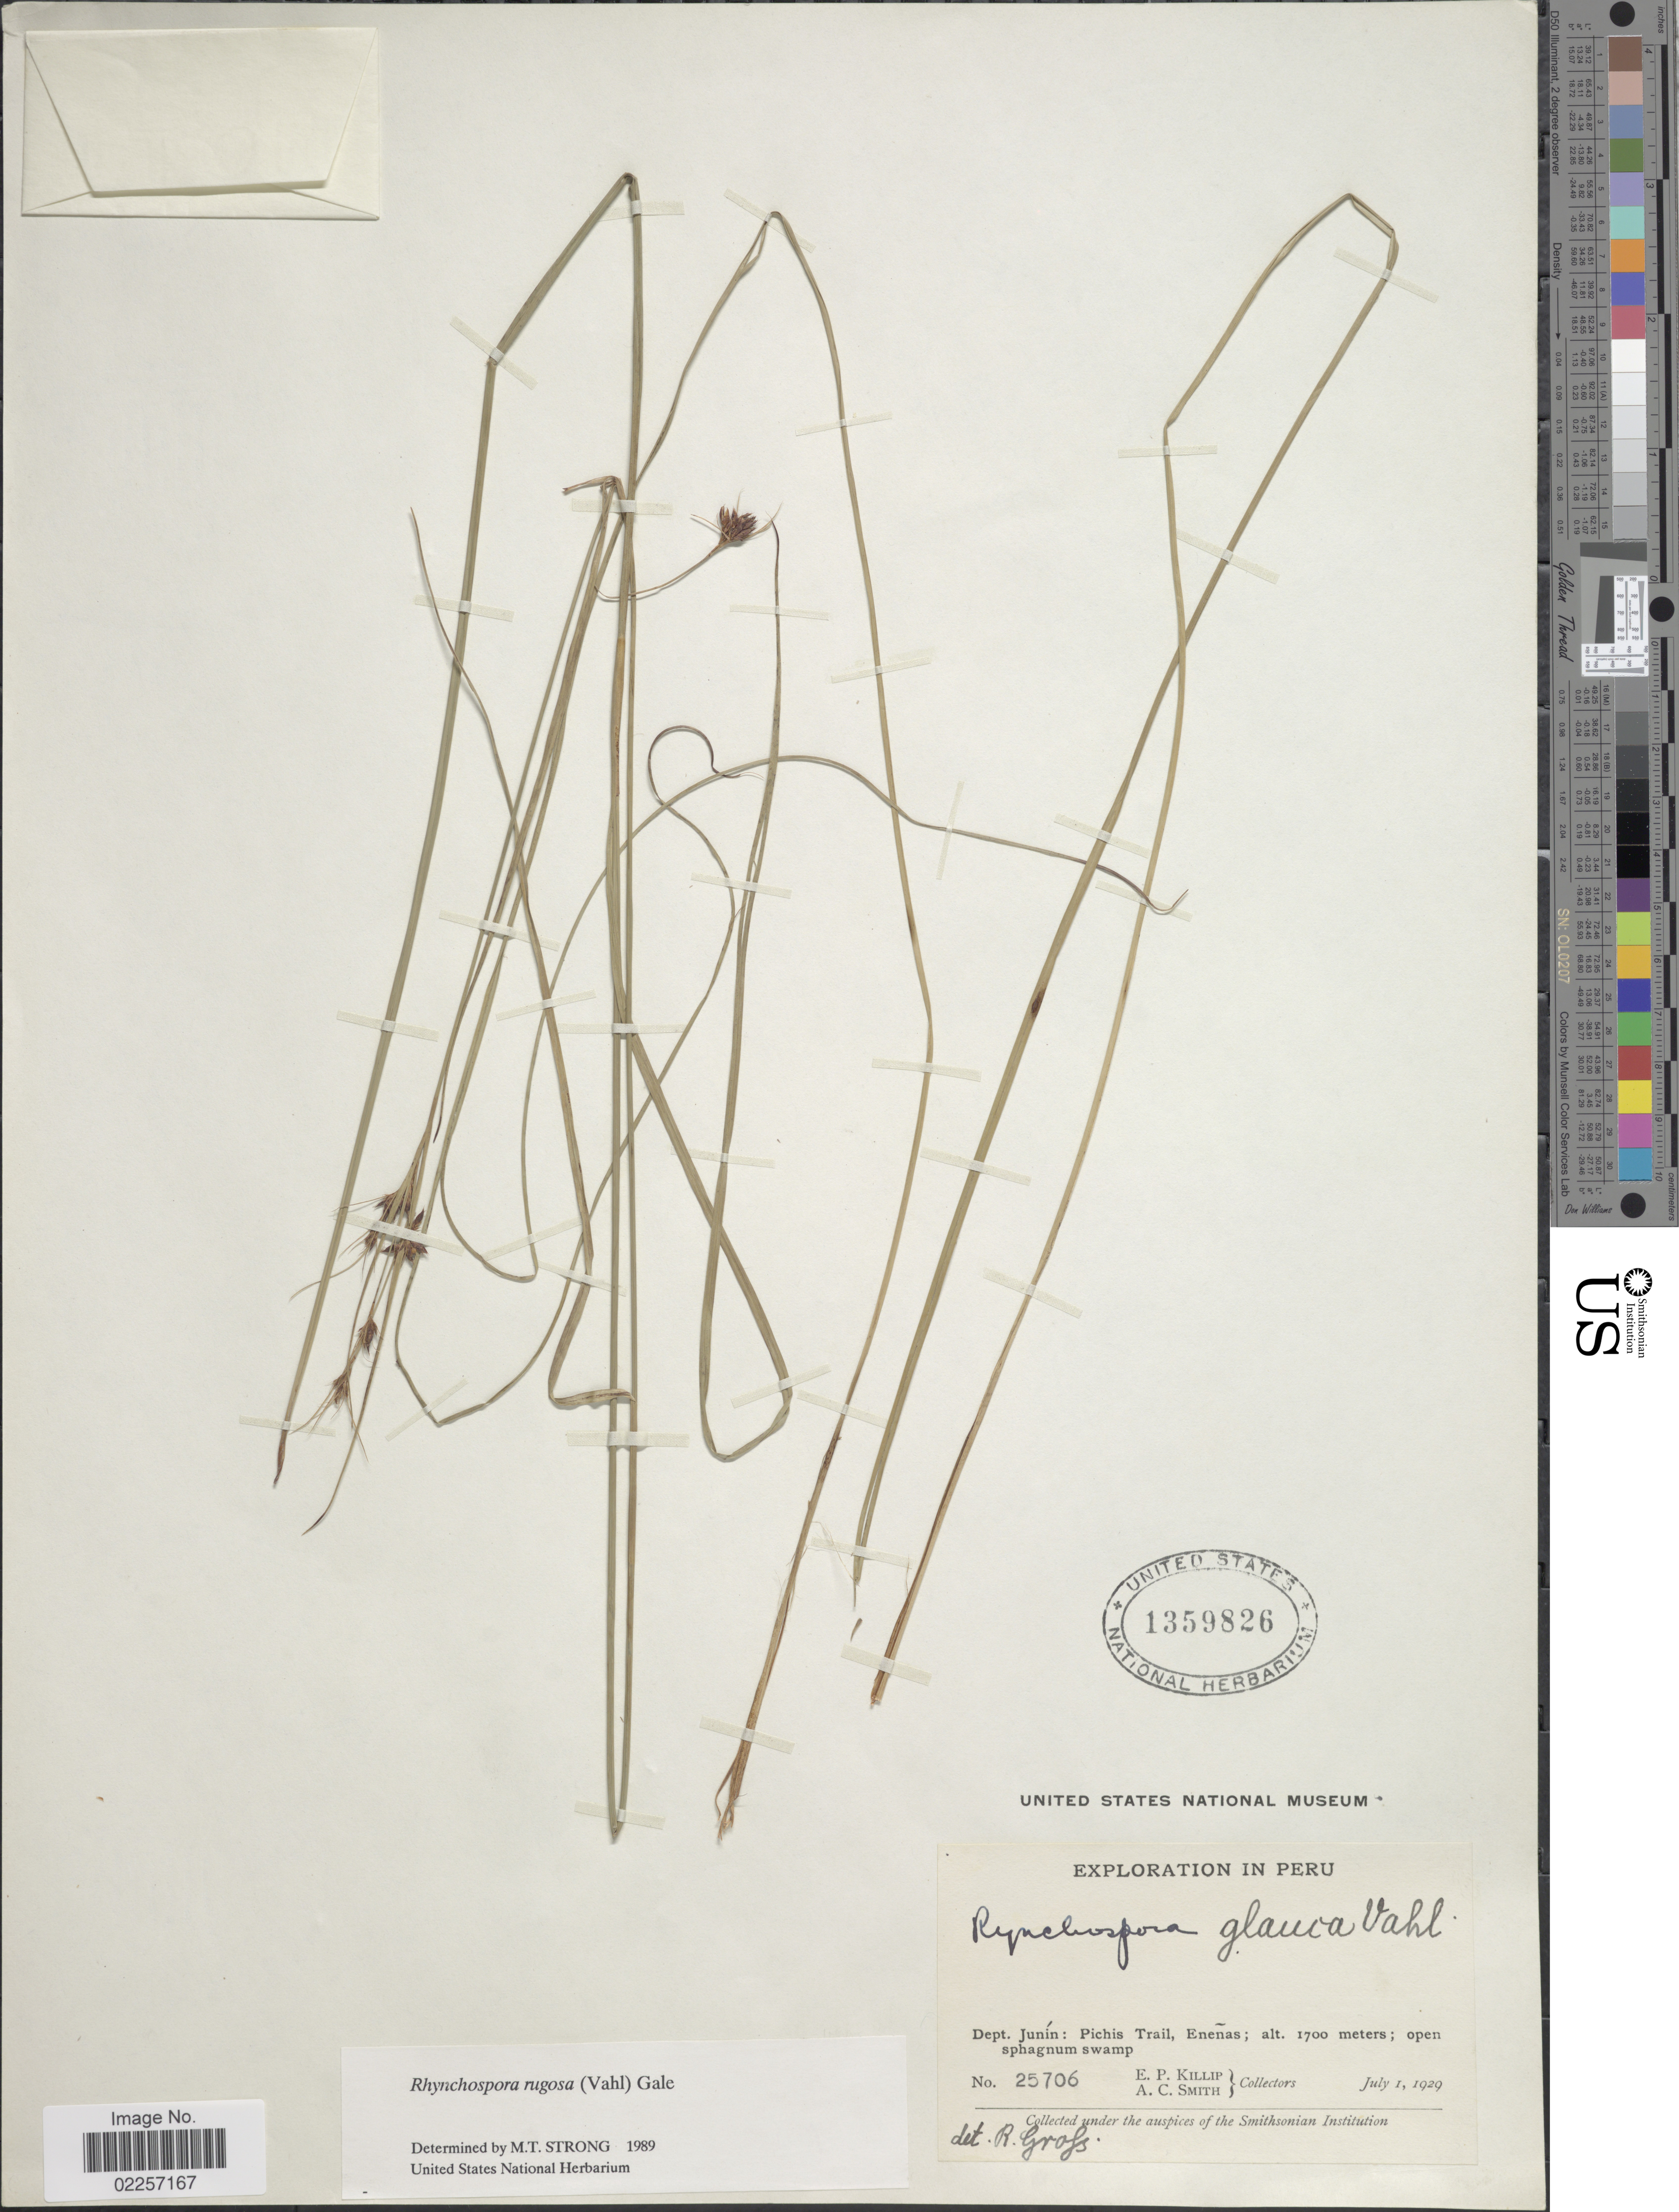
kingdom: Plantae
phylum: Tracheophyta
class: Liliopsida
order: Poales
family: Cyperaceae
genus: Rhynchospora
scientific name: Rhynchospora rugosa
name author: (Vahl) Gale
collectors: E. P. Killip & A. C. Smith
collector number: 25706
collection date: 1929-07-01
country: Peru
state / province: Junín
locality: Pichis Trail, Enenas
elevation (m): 1700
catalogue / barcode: US 1359826